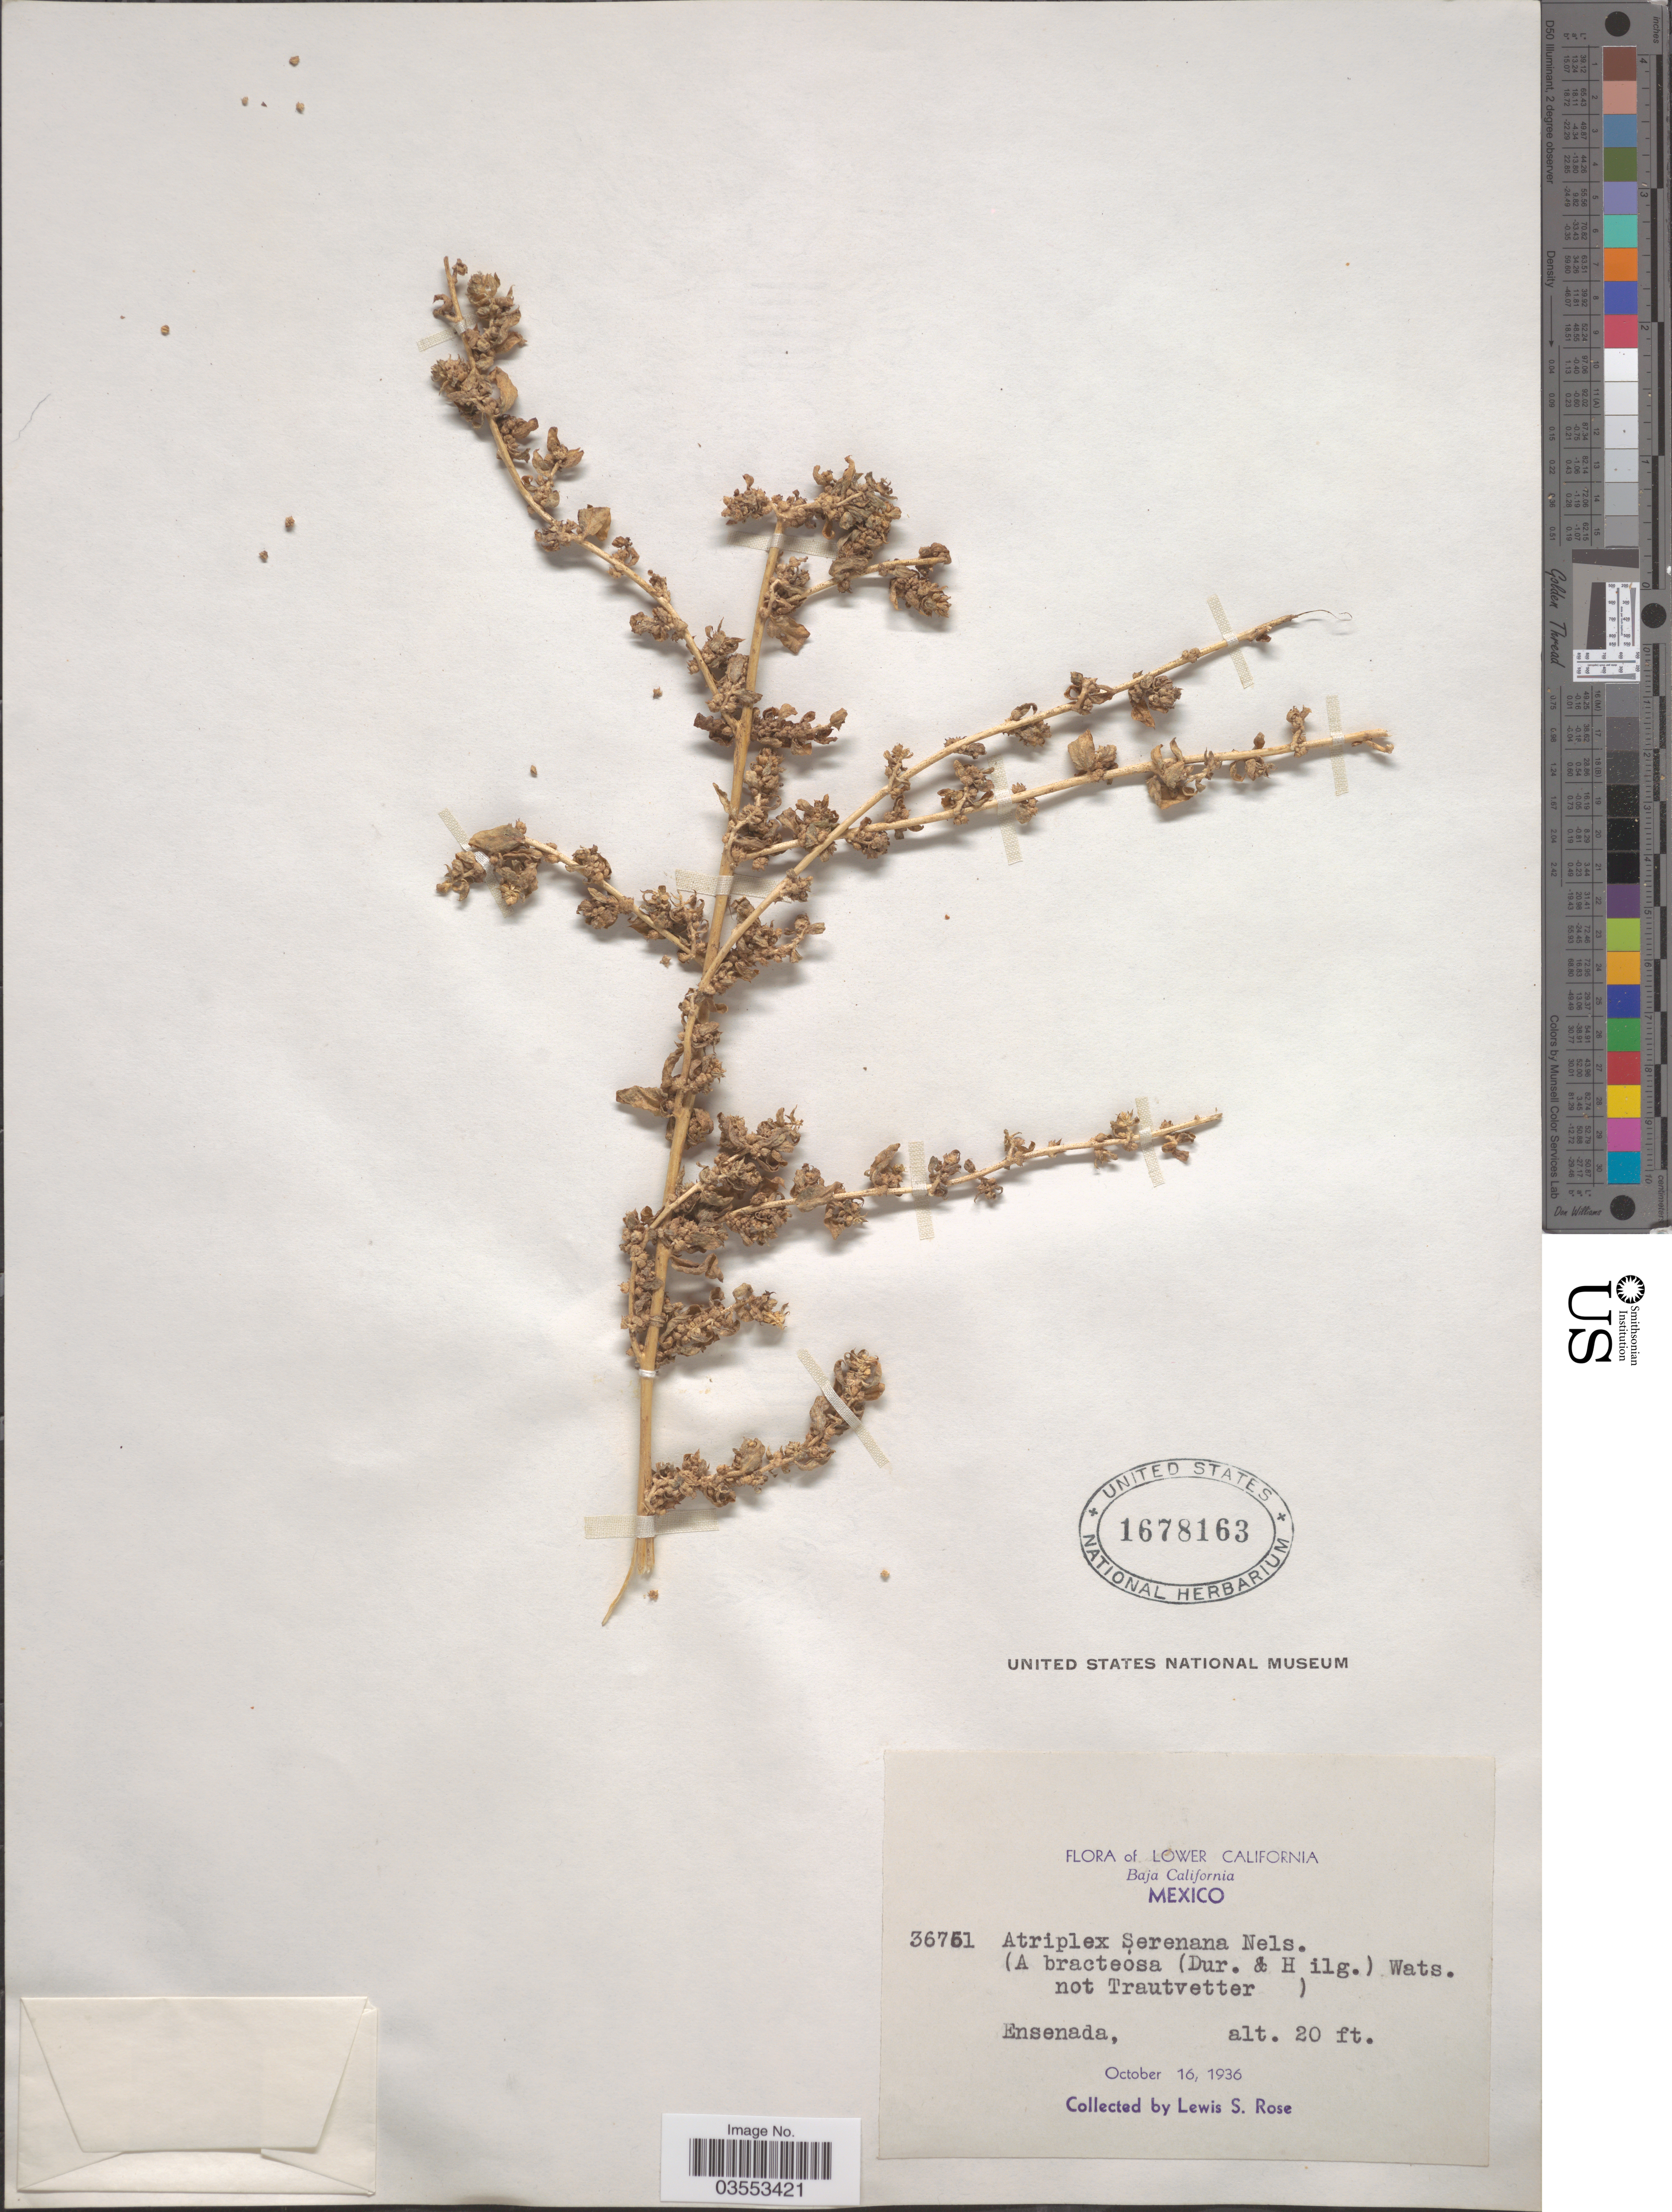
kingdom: Plantae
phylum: Tracheophyta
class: Magnoliopsida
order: Caryophyllales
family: Amaranthaceae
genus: Atriplex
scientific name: Atriplex serenana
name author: A. Nelson ex Abrams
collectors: L. S. Rose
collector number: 36751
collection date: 1936-10-16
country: Mexico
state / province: Baja California Norte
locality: Lower California. Ensenada.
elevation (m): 6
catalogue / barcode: US 1678163